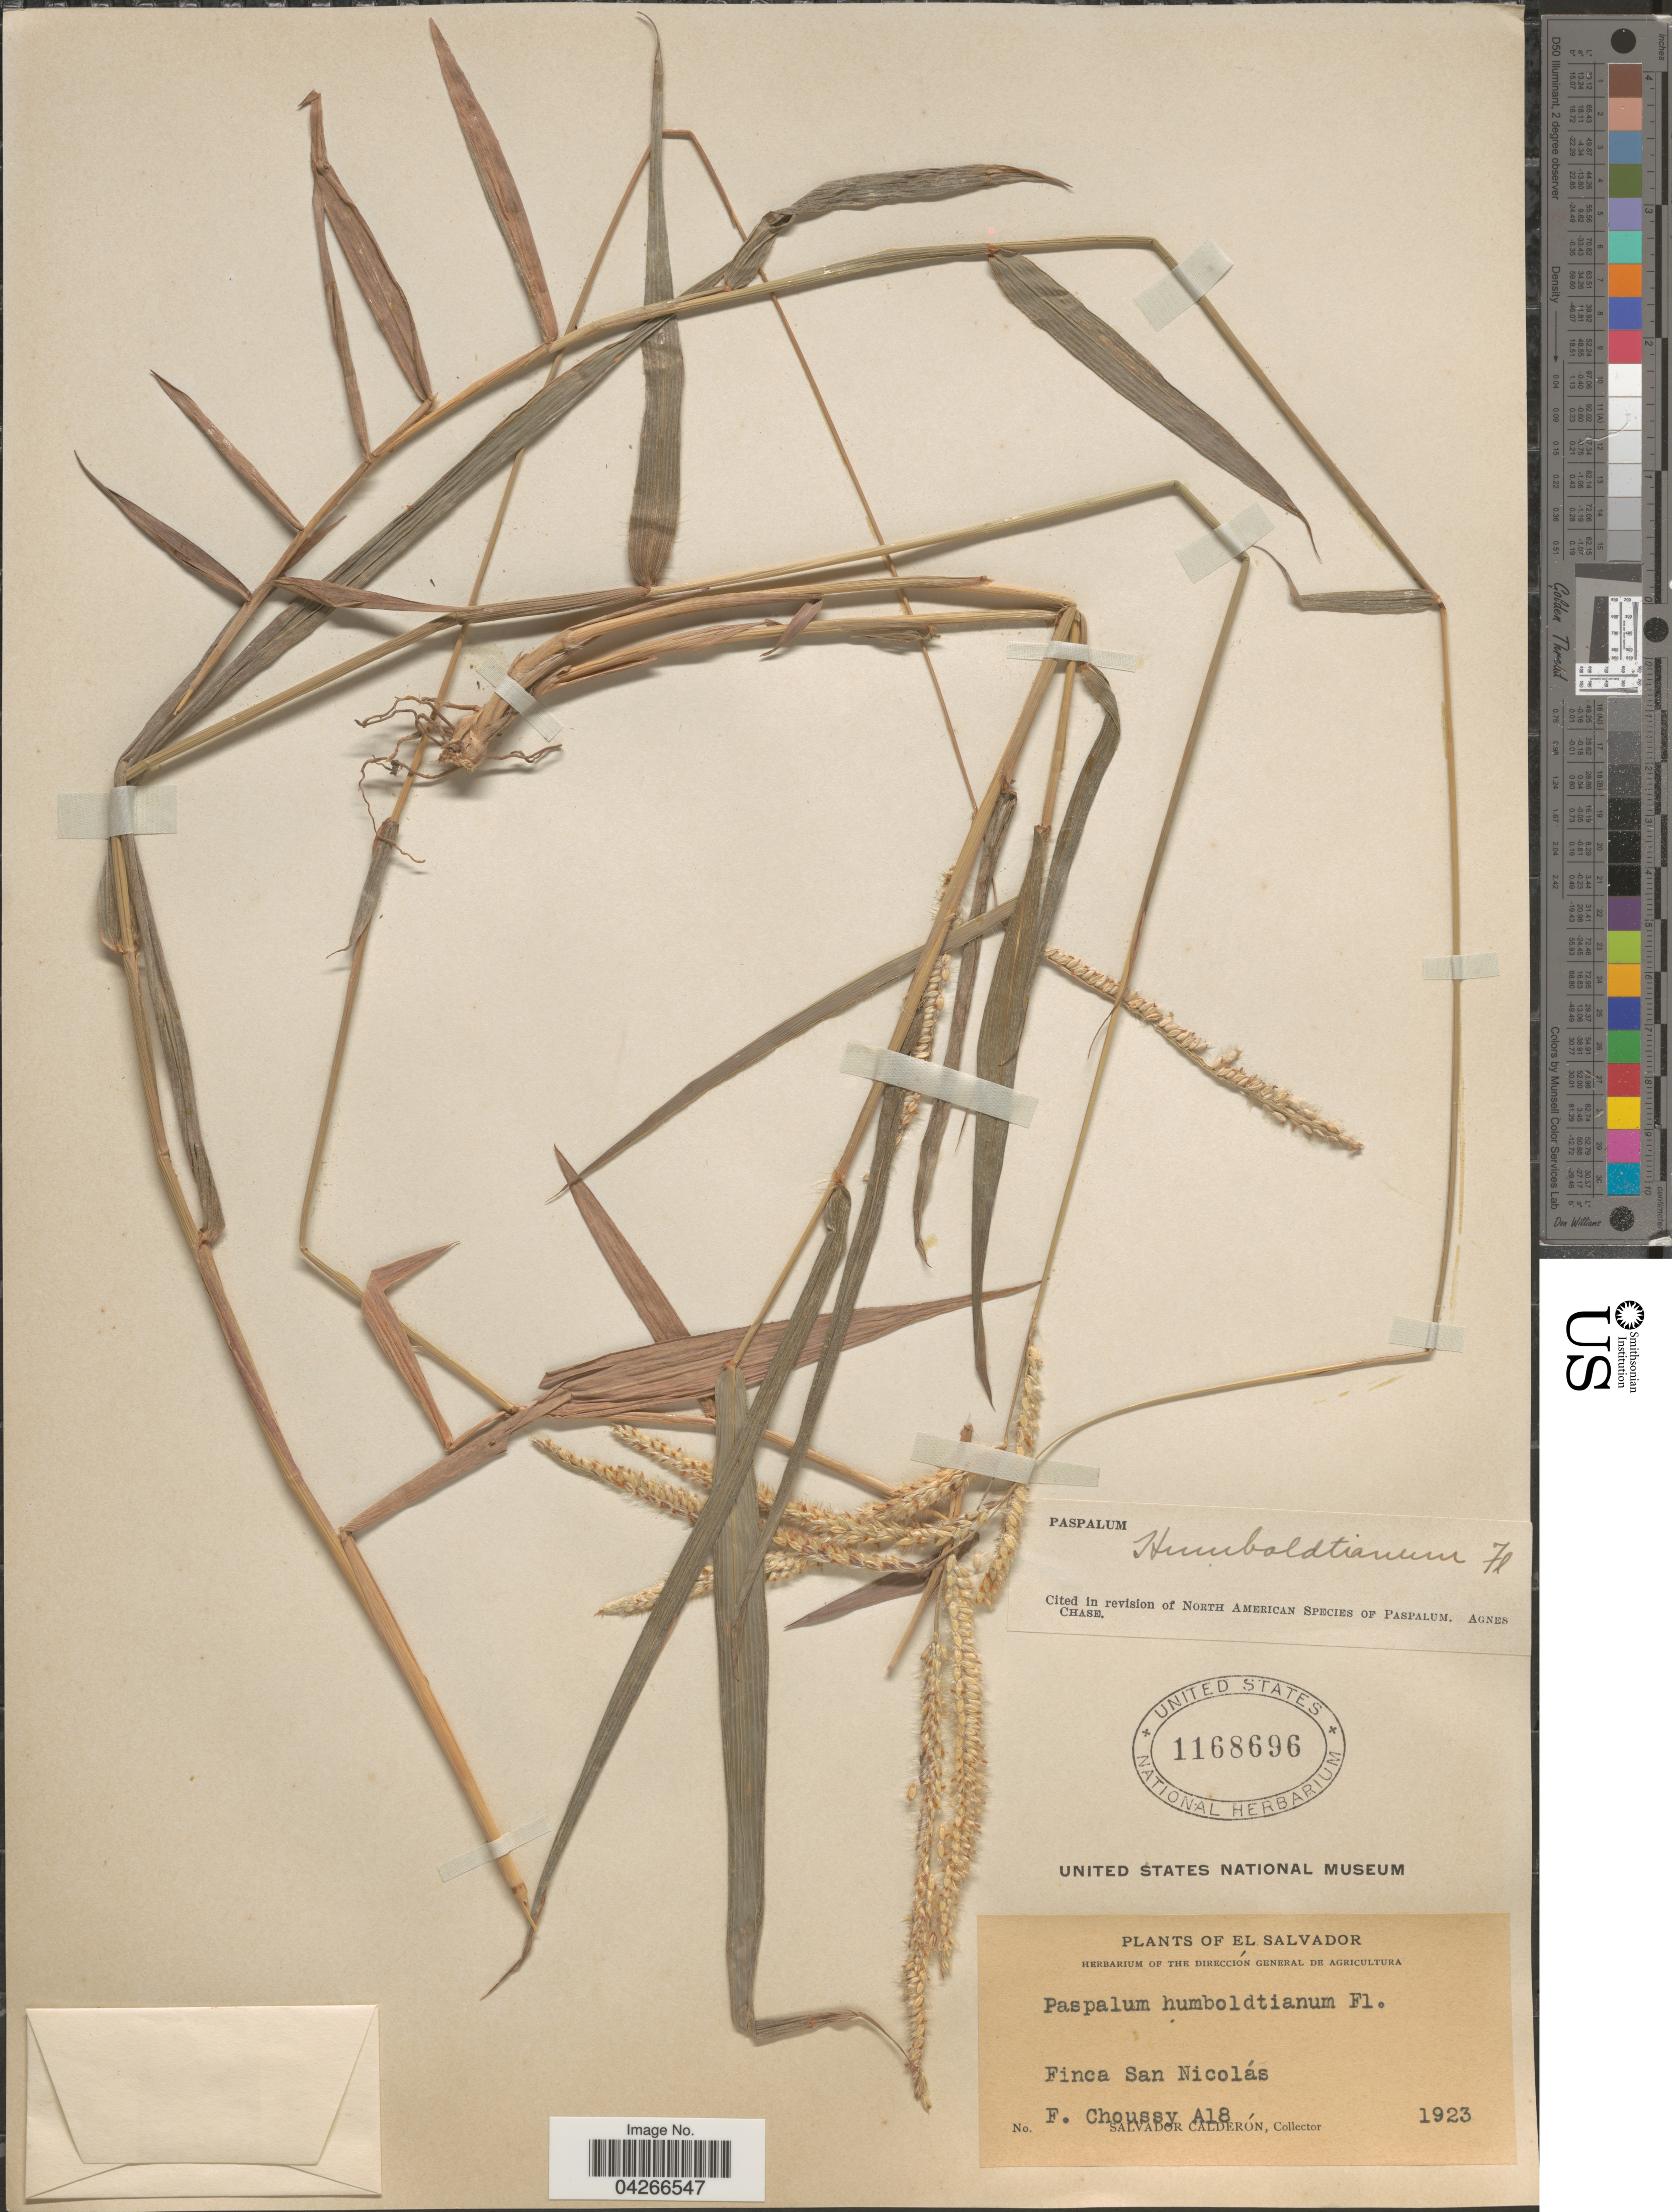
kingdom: Plantae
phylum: Tracheophyta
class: Liliopsida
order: Poales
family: Poaceae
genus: Paspalum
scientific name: Paspalum humboldtianum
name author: Flüggé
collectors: S. Calderón & F. Choussy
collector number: A18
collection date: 1923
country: El Salvador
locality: Finca San Nicolás.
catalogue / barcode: US 1168696